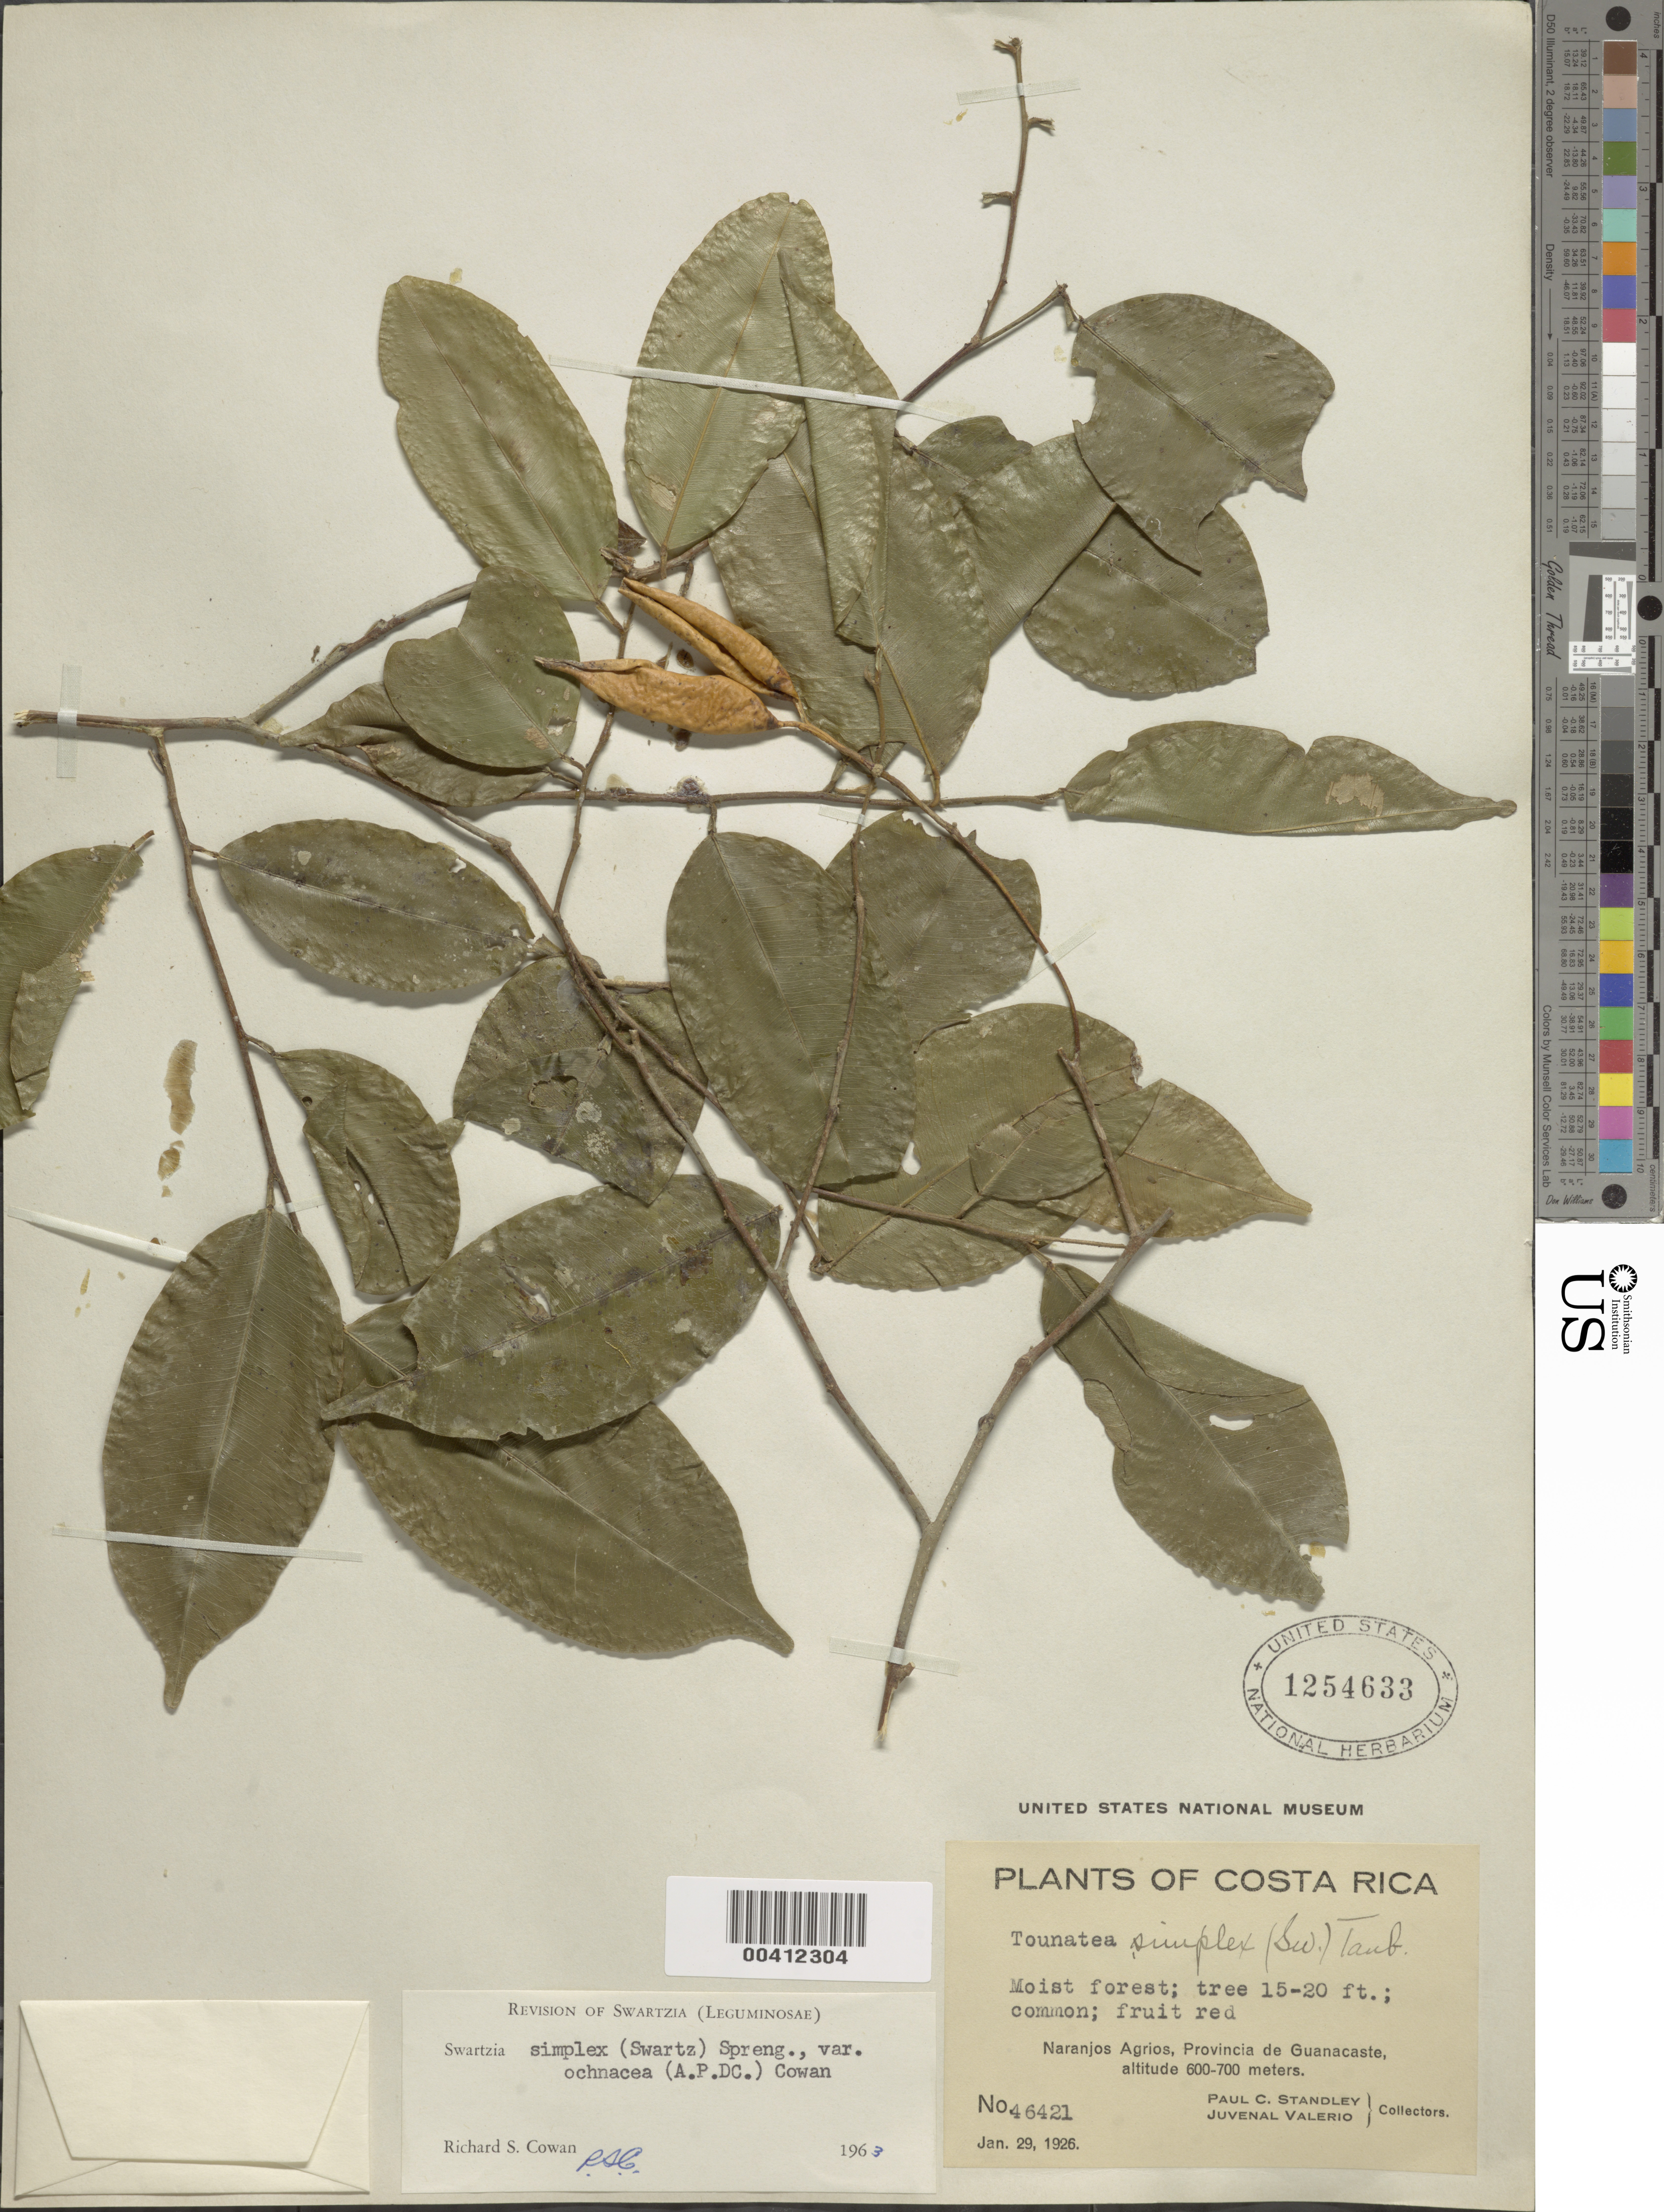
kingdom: Plantae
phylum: Tracheophyta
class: Magnoliopsida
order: Fabales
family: Fabaceae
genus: Swartzia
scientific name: Swartzia simplex var. ochnacea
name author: (DC.) R.S. Cowan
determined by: Cowan, R. S.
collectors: P. C. Standley & J. Valerio R.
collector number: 46421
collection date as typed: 29 Jan 1926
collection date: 1926-01-29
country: Costa Rica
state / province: Guanacaste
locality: Naranjos Agrios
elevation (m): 600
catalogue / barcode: US 1254633